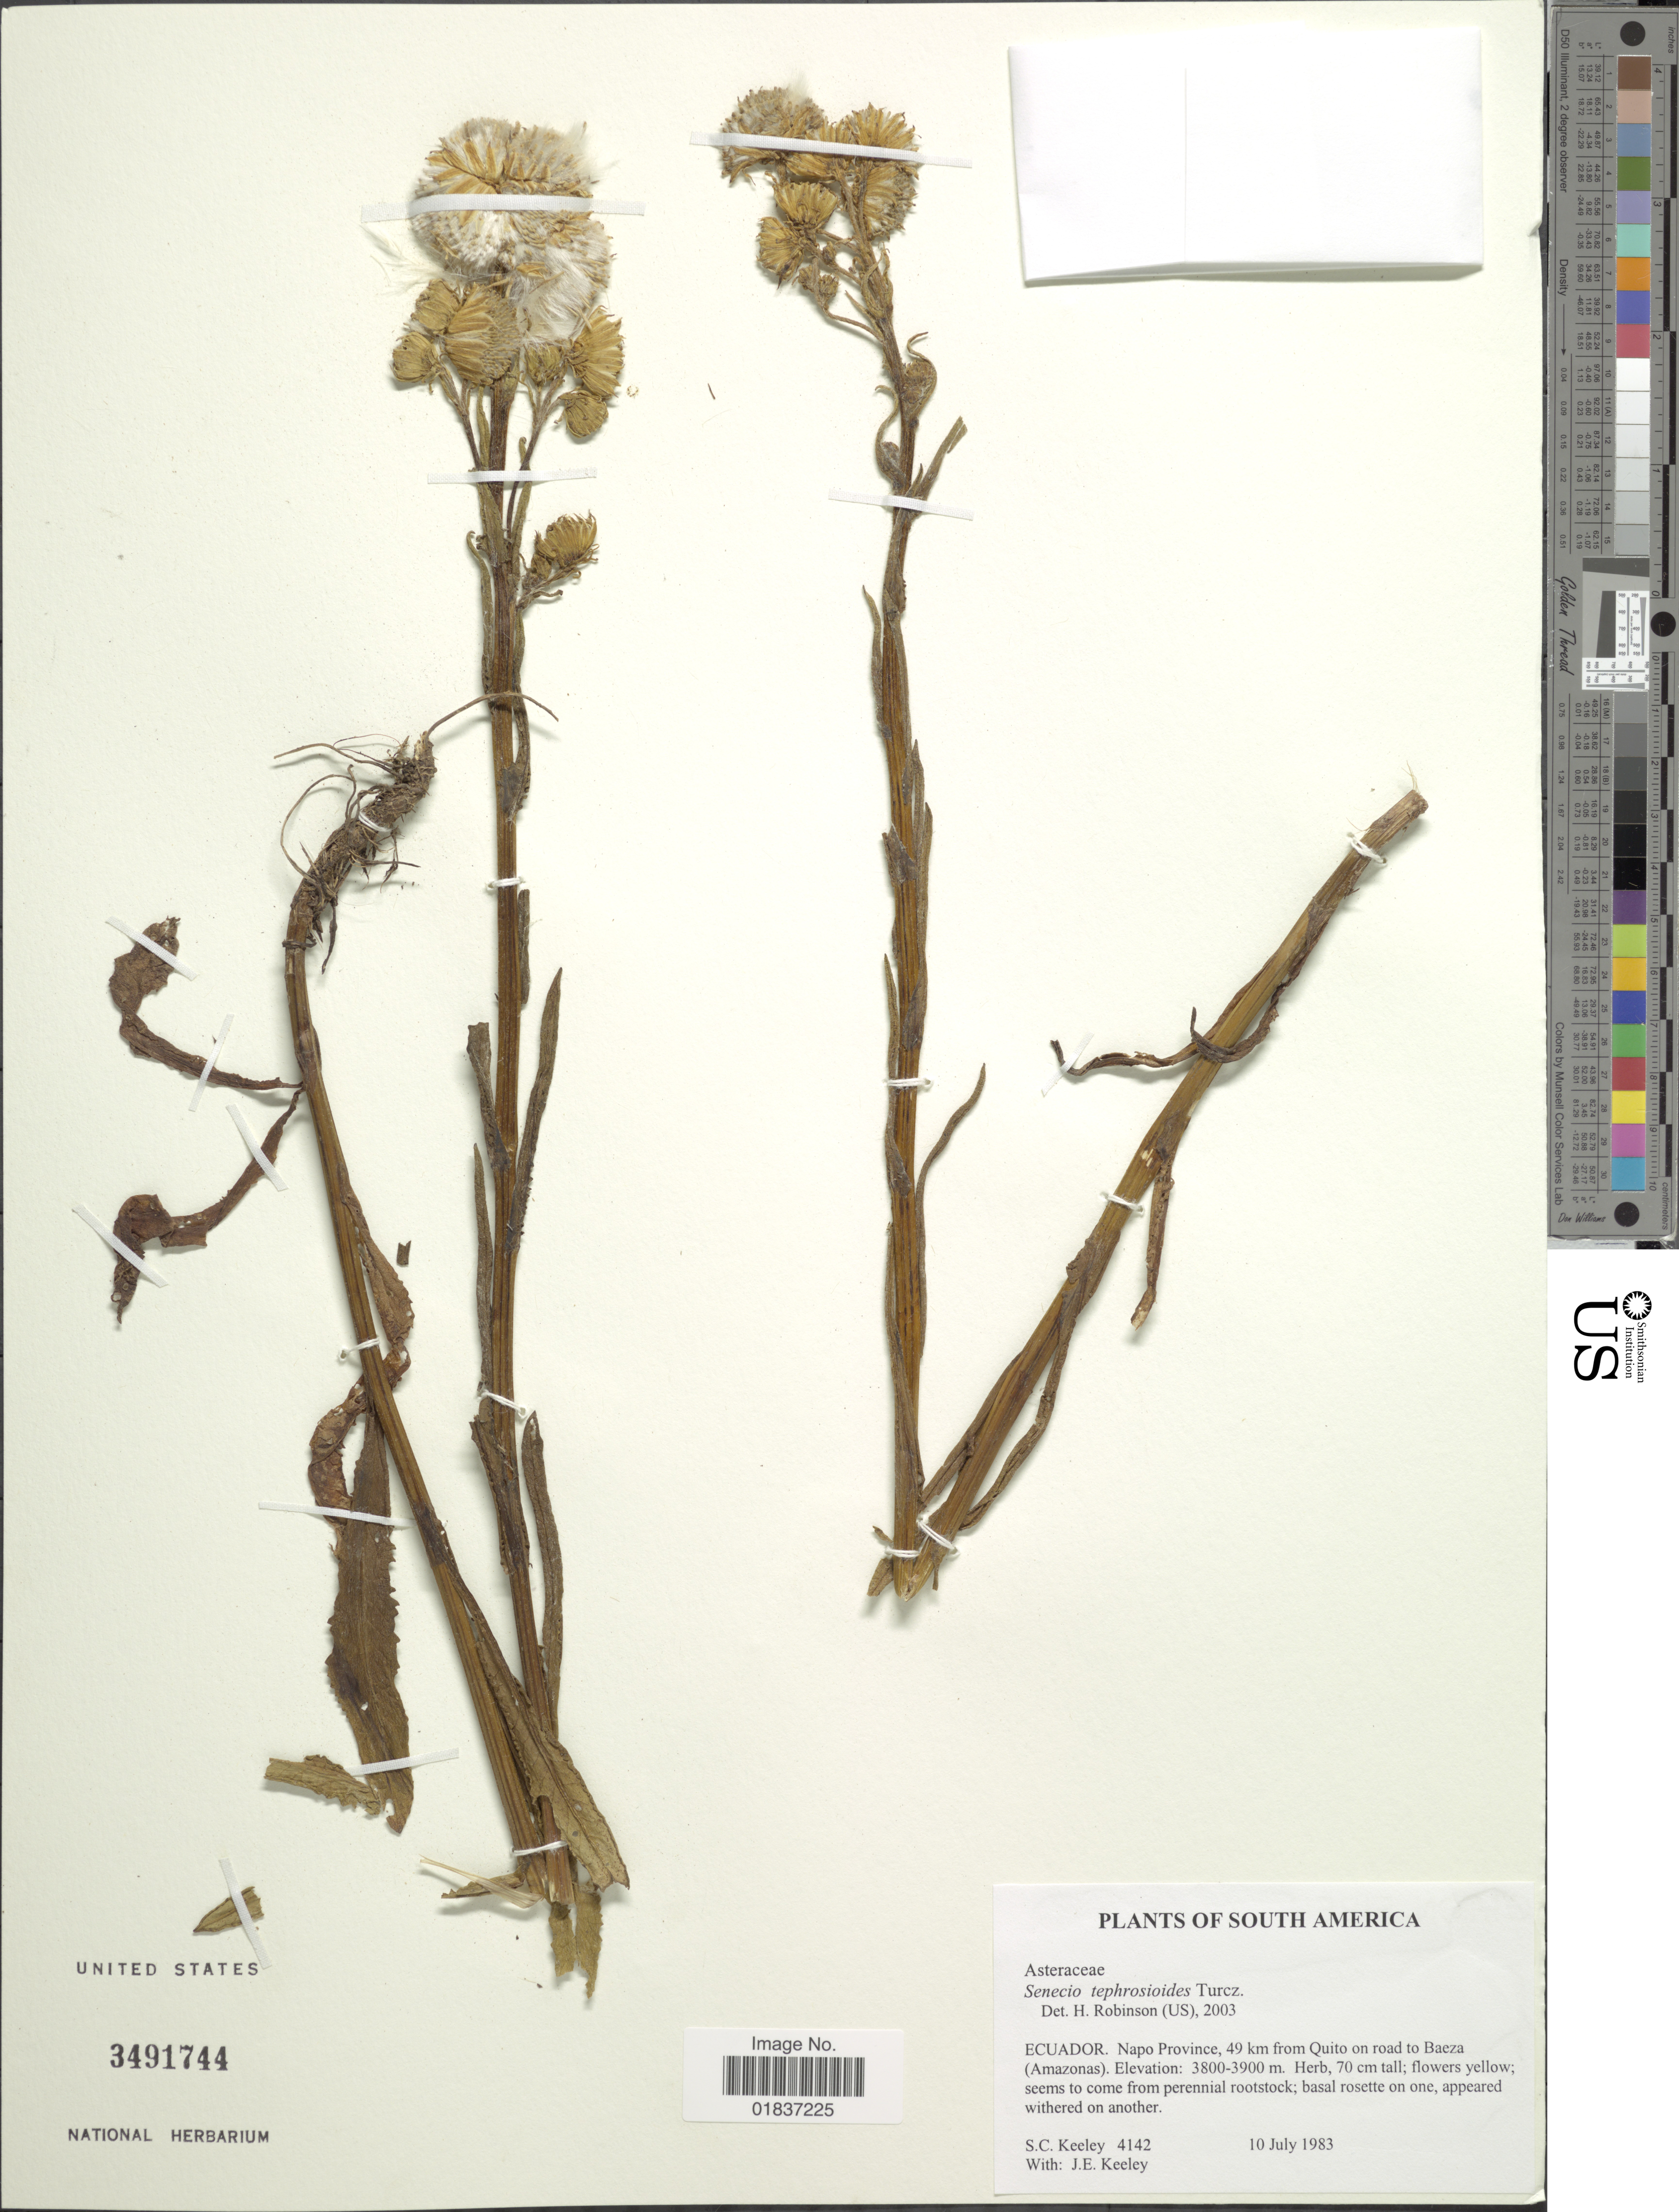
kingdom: Plantae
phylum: Tracheophyta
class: Magnoliopsida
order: Asterales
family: Asteraceae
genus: Senecio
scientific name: Senecio tephrosioides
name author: Turcz.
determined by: Salomon, Luciana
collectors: S. C. Keeley & J. E. Keeley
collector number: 4142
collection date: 1983-07-10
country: Ecuador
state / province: Napo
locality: Napo Province, 49 km from Quito on road to Baeza (Amazons)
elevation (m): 3800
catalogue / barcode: US 3491744